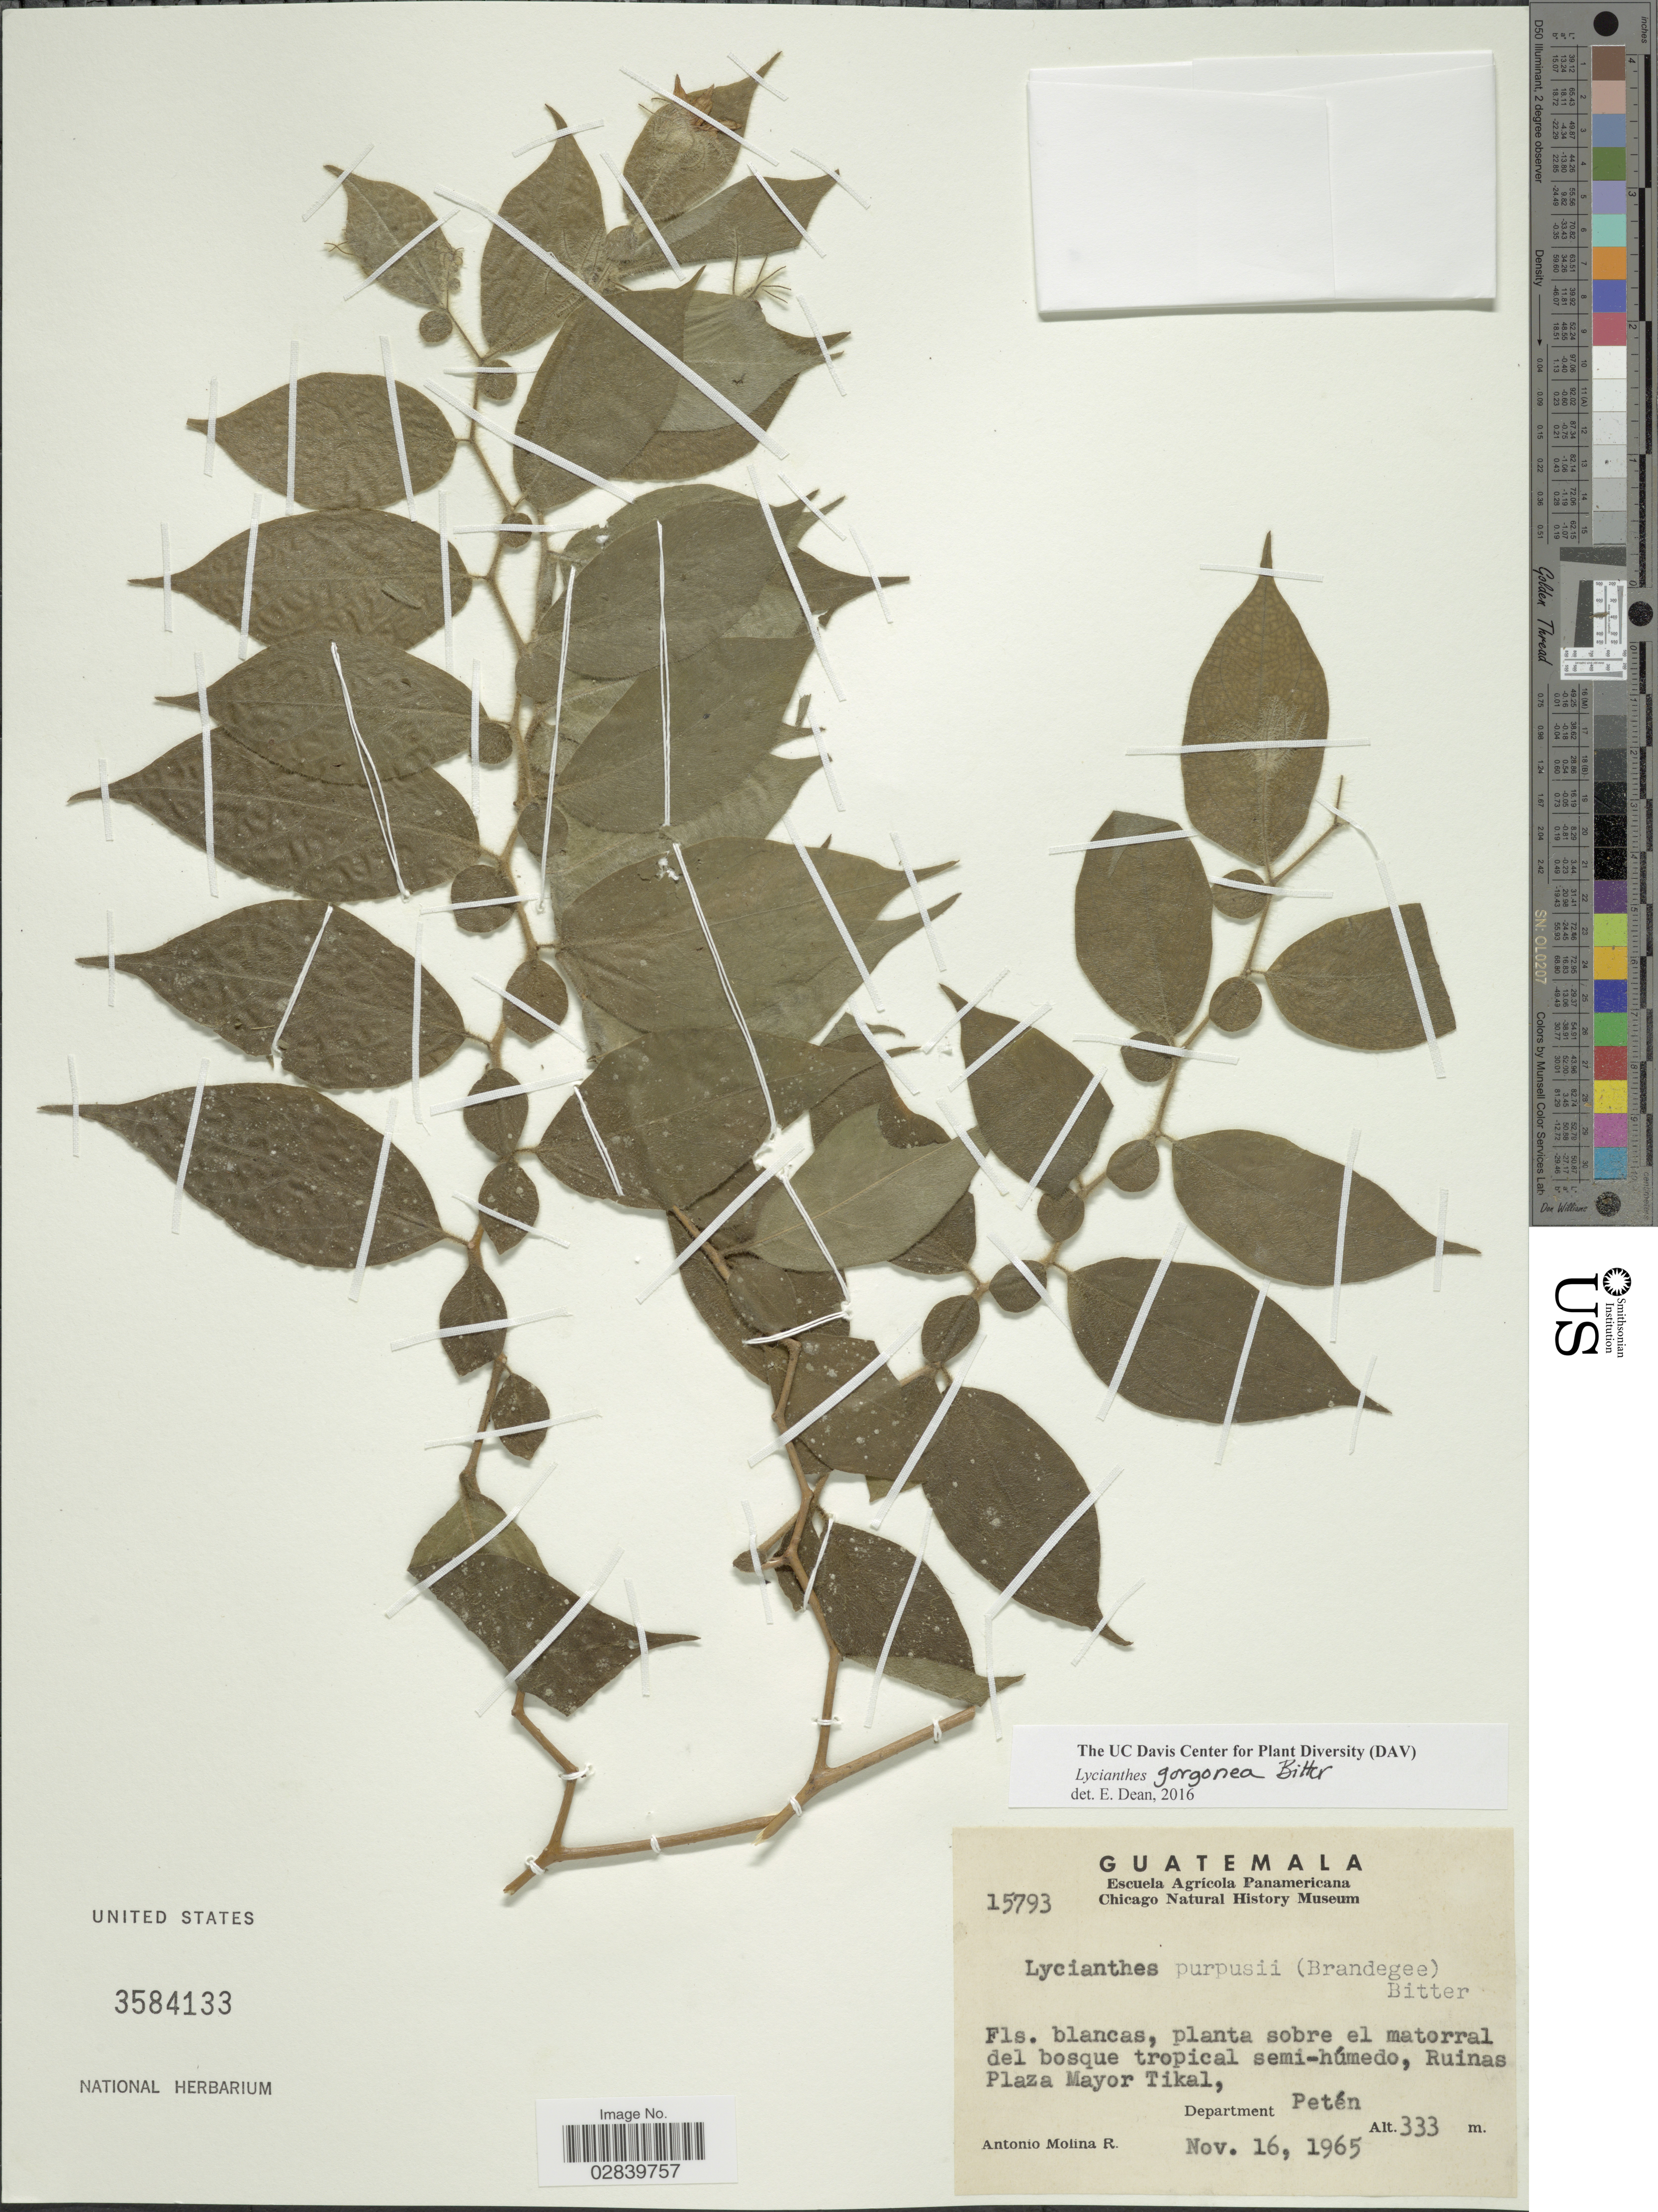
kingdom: Plantae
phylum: Tracheophyta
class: Magnoliopsida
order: Solanales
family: Solanaceae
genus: Lycianthes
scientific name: Lycianthes gorgonea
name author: Bitter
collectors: A. Molina R.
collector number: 15793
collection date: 1965-11-16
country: Guatemala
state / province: El Petén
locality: Ruinas Plaza Mayor Tikal, Department Petén.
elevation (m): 333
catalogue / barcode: US 3584133